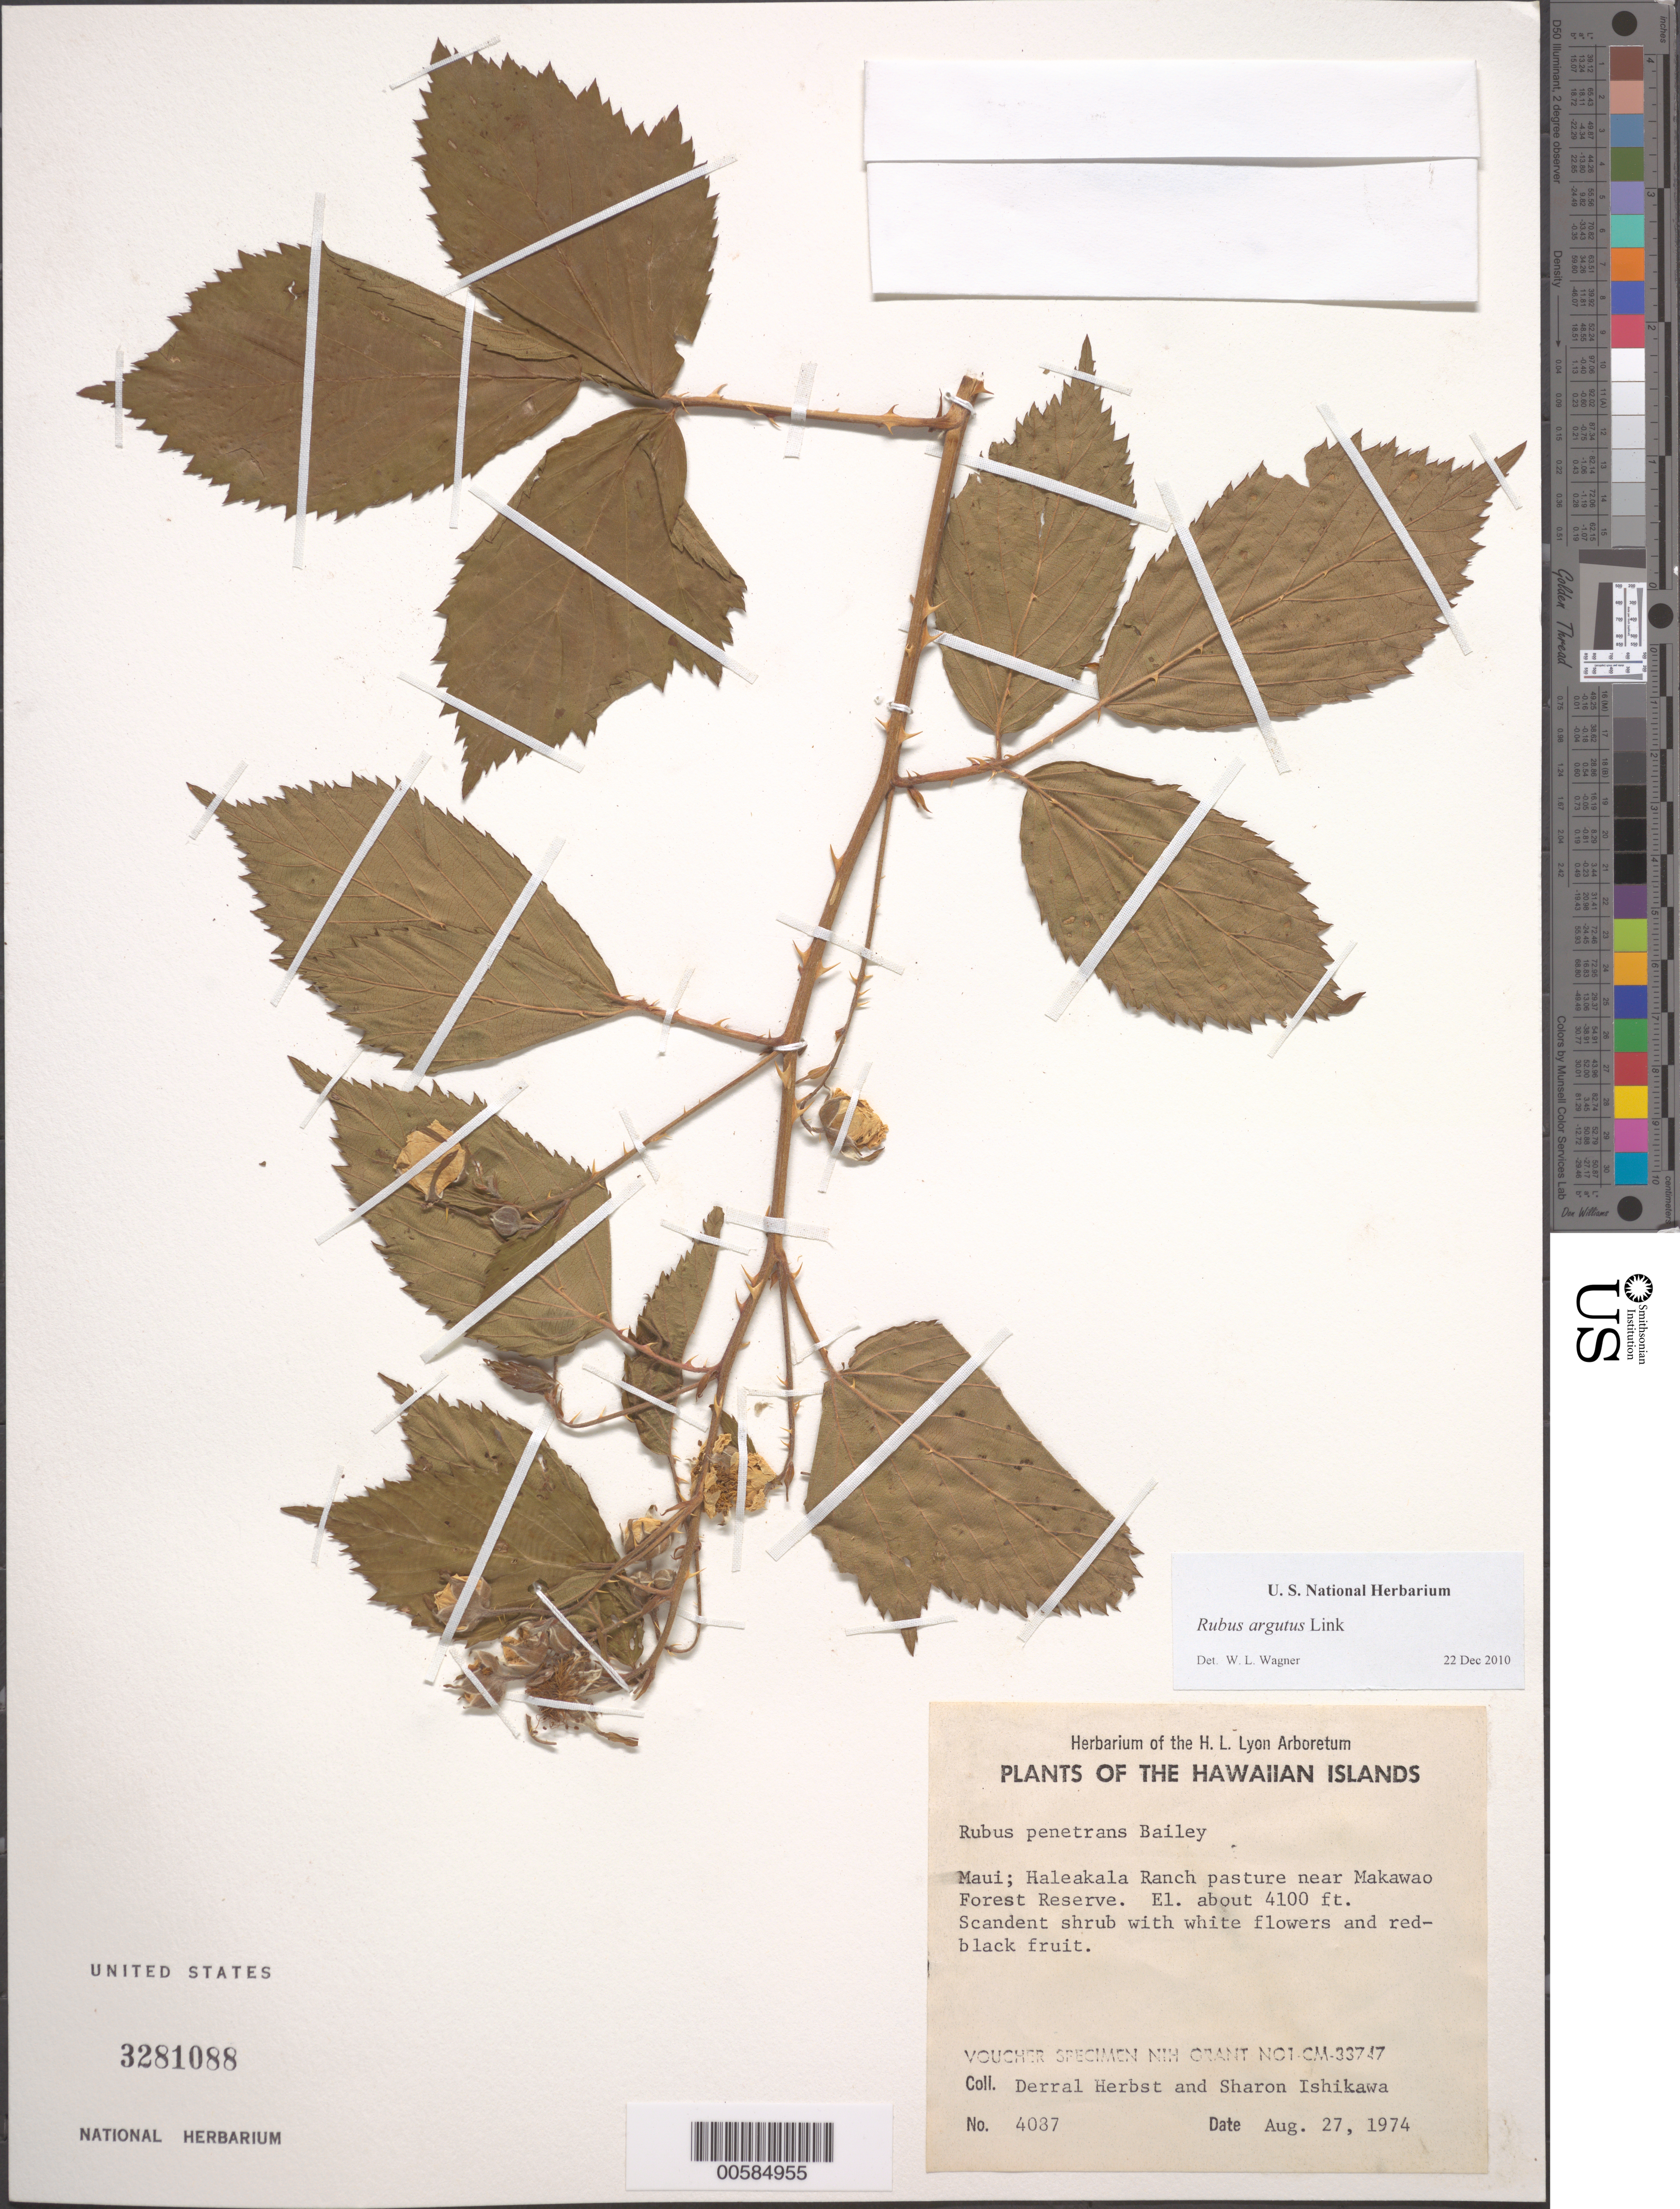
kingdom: Plantae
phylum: Tracheophyta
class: Magnoliopsida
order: Rosales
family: Rosaceae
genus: Rubus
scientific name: Rubus argutus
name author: Link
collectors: D. R. Herbst & S. Ishikawa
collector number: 4087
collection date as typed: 27 Aug 1974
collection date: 1974-08-27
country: United States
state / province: Hawaii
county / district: Maui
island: Maui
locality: Haleakala Ranch pasture near Makawao For Res.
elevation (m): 1250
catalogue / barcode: US 3281088